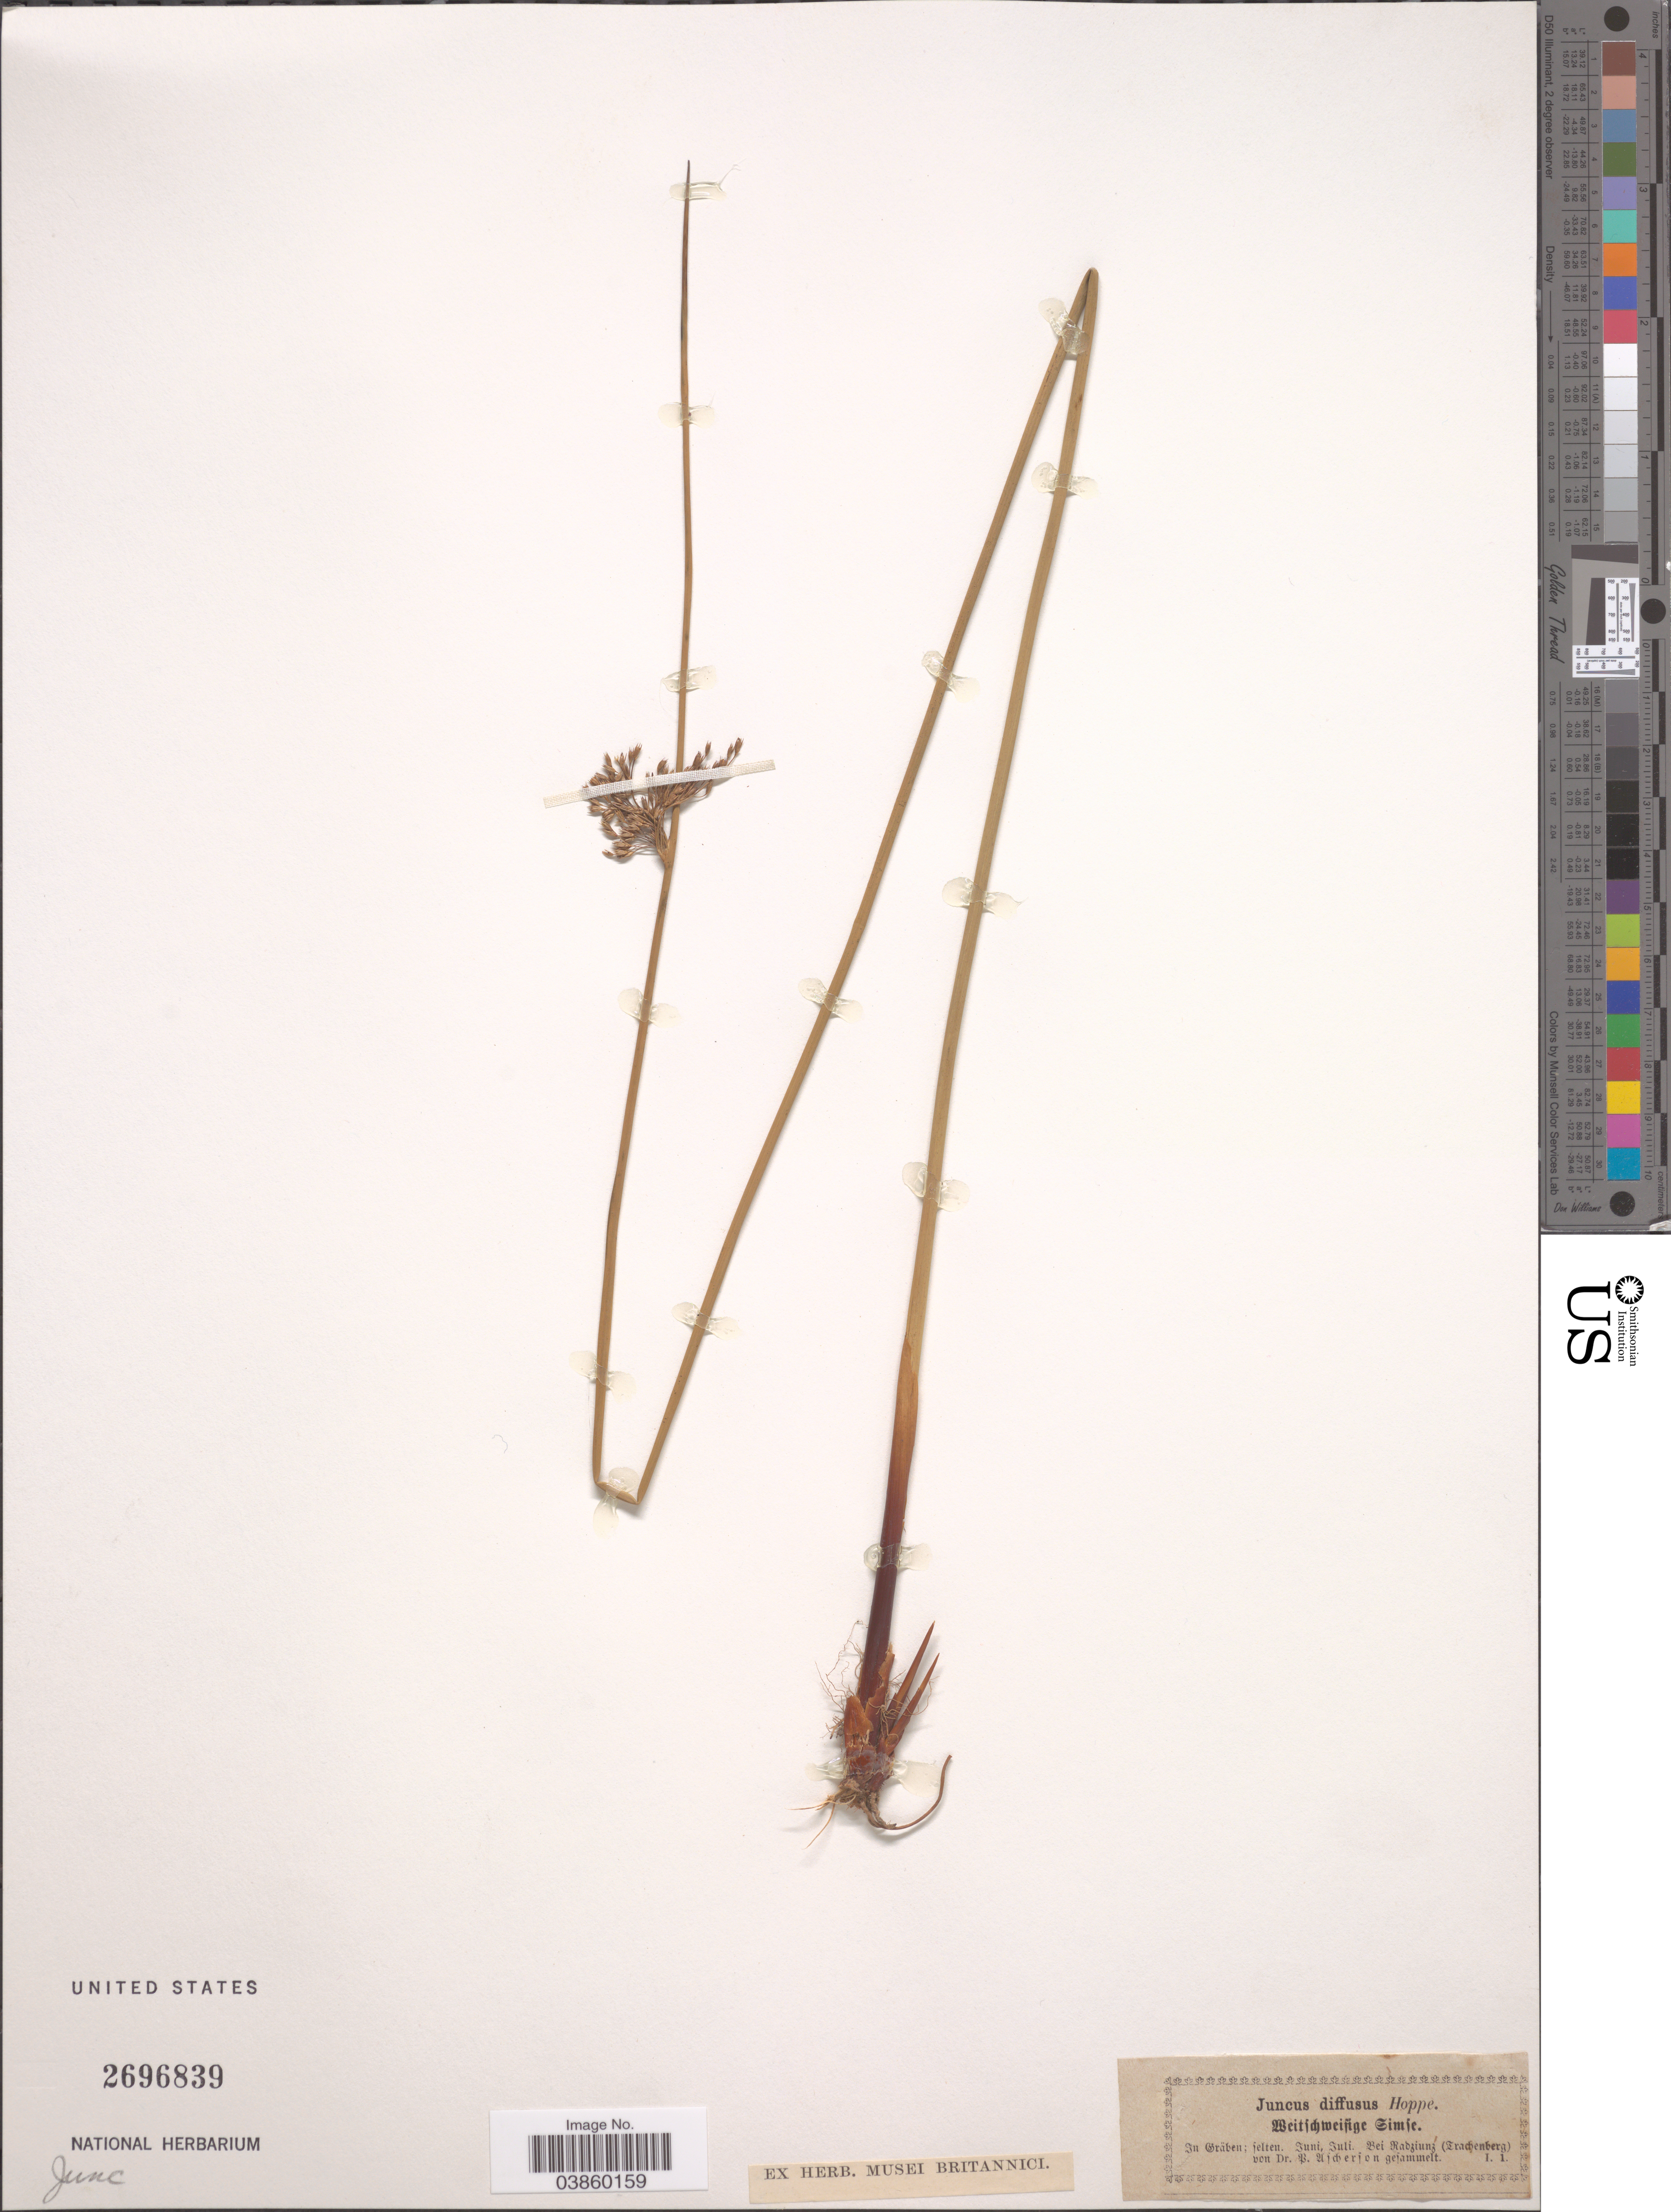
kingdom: Plantae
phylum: Tracheophyta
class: Liliopsida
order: Poales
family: Juncaceae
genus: Juncus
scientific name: Juncus diffusus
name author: Hoppe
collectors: B. Uicherion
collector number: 1?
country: Germany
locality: In Gräben; felten.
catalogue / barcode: US 2696839